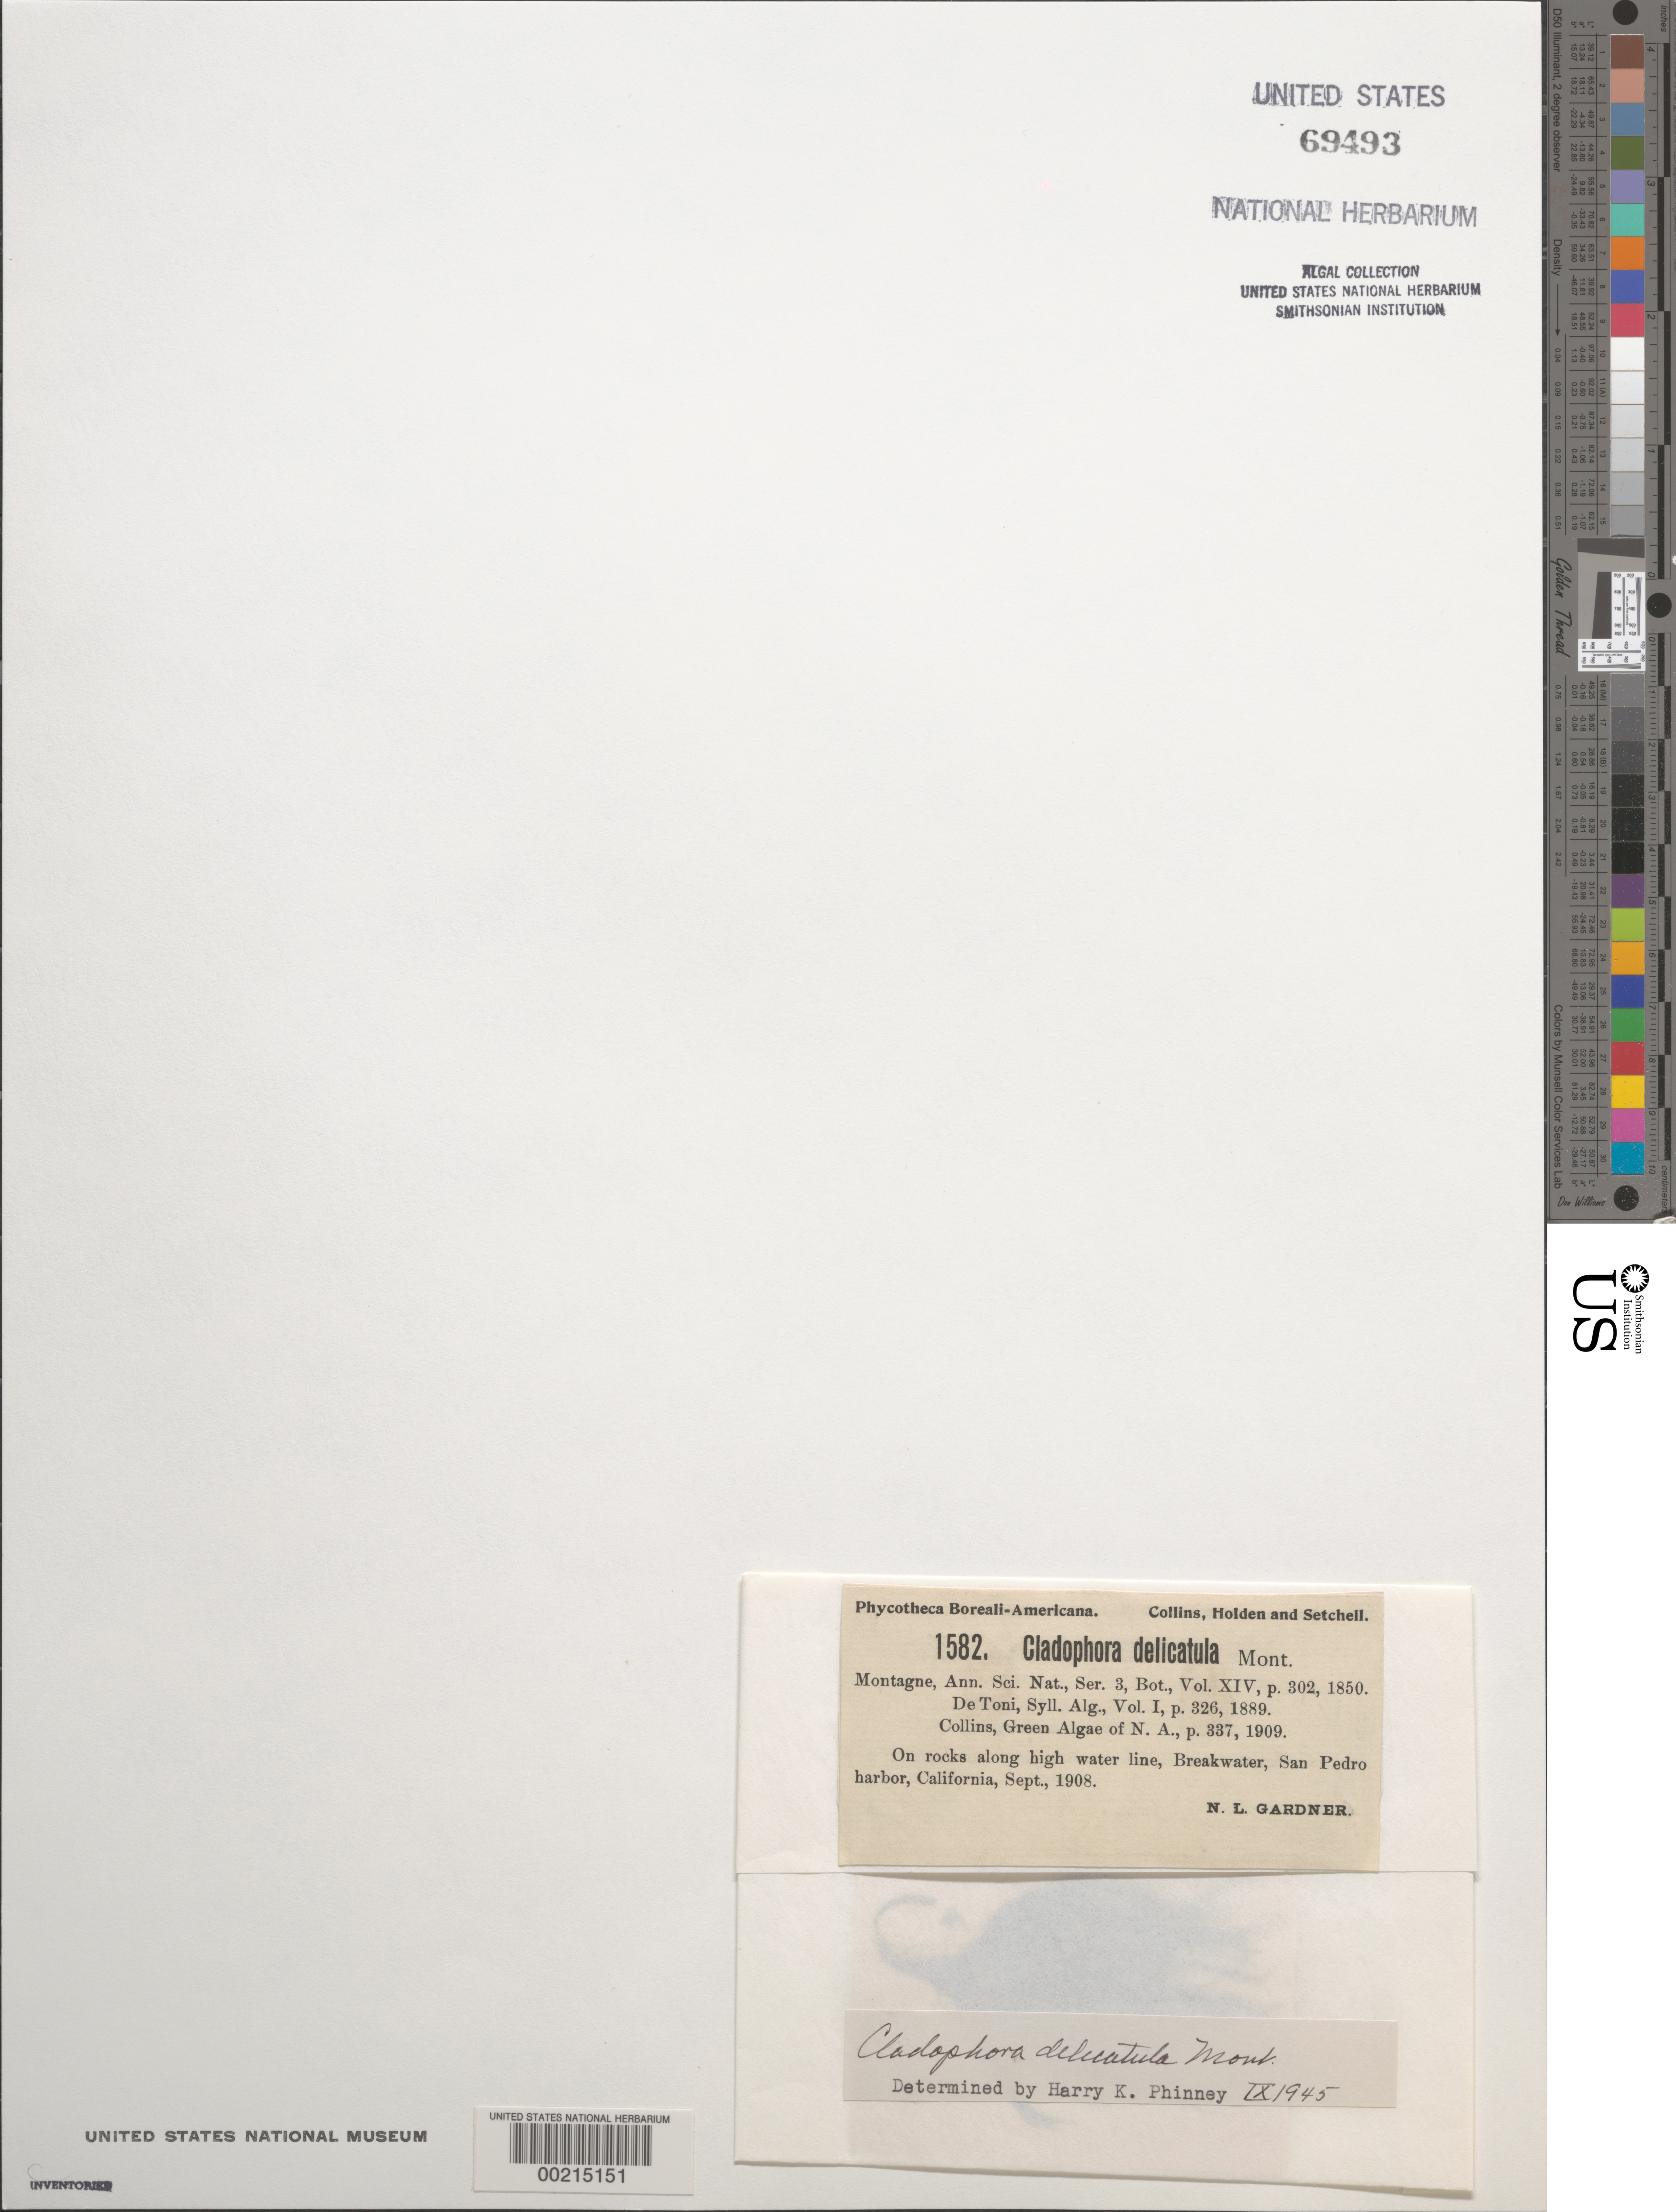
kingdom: Plantae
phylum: Chlorophyta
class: Ulvophyceae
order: Cladophorales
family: Anadyomenaceae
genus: Willeella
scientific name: Willeella brachyclados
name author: (Montagne) M.J. Wynne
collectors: N. Gardner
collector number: PB-A 1582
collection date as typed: Sep 1908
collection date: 1908-09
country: United States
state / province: California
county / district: Los Angeles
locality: San Pedro harbor breakwater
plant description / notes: Collins, Holden & Setchell, Phycotheca Boreali-Americana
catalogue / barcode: US 69493